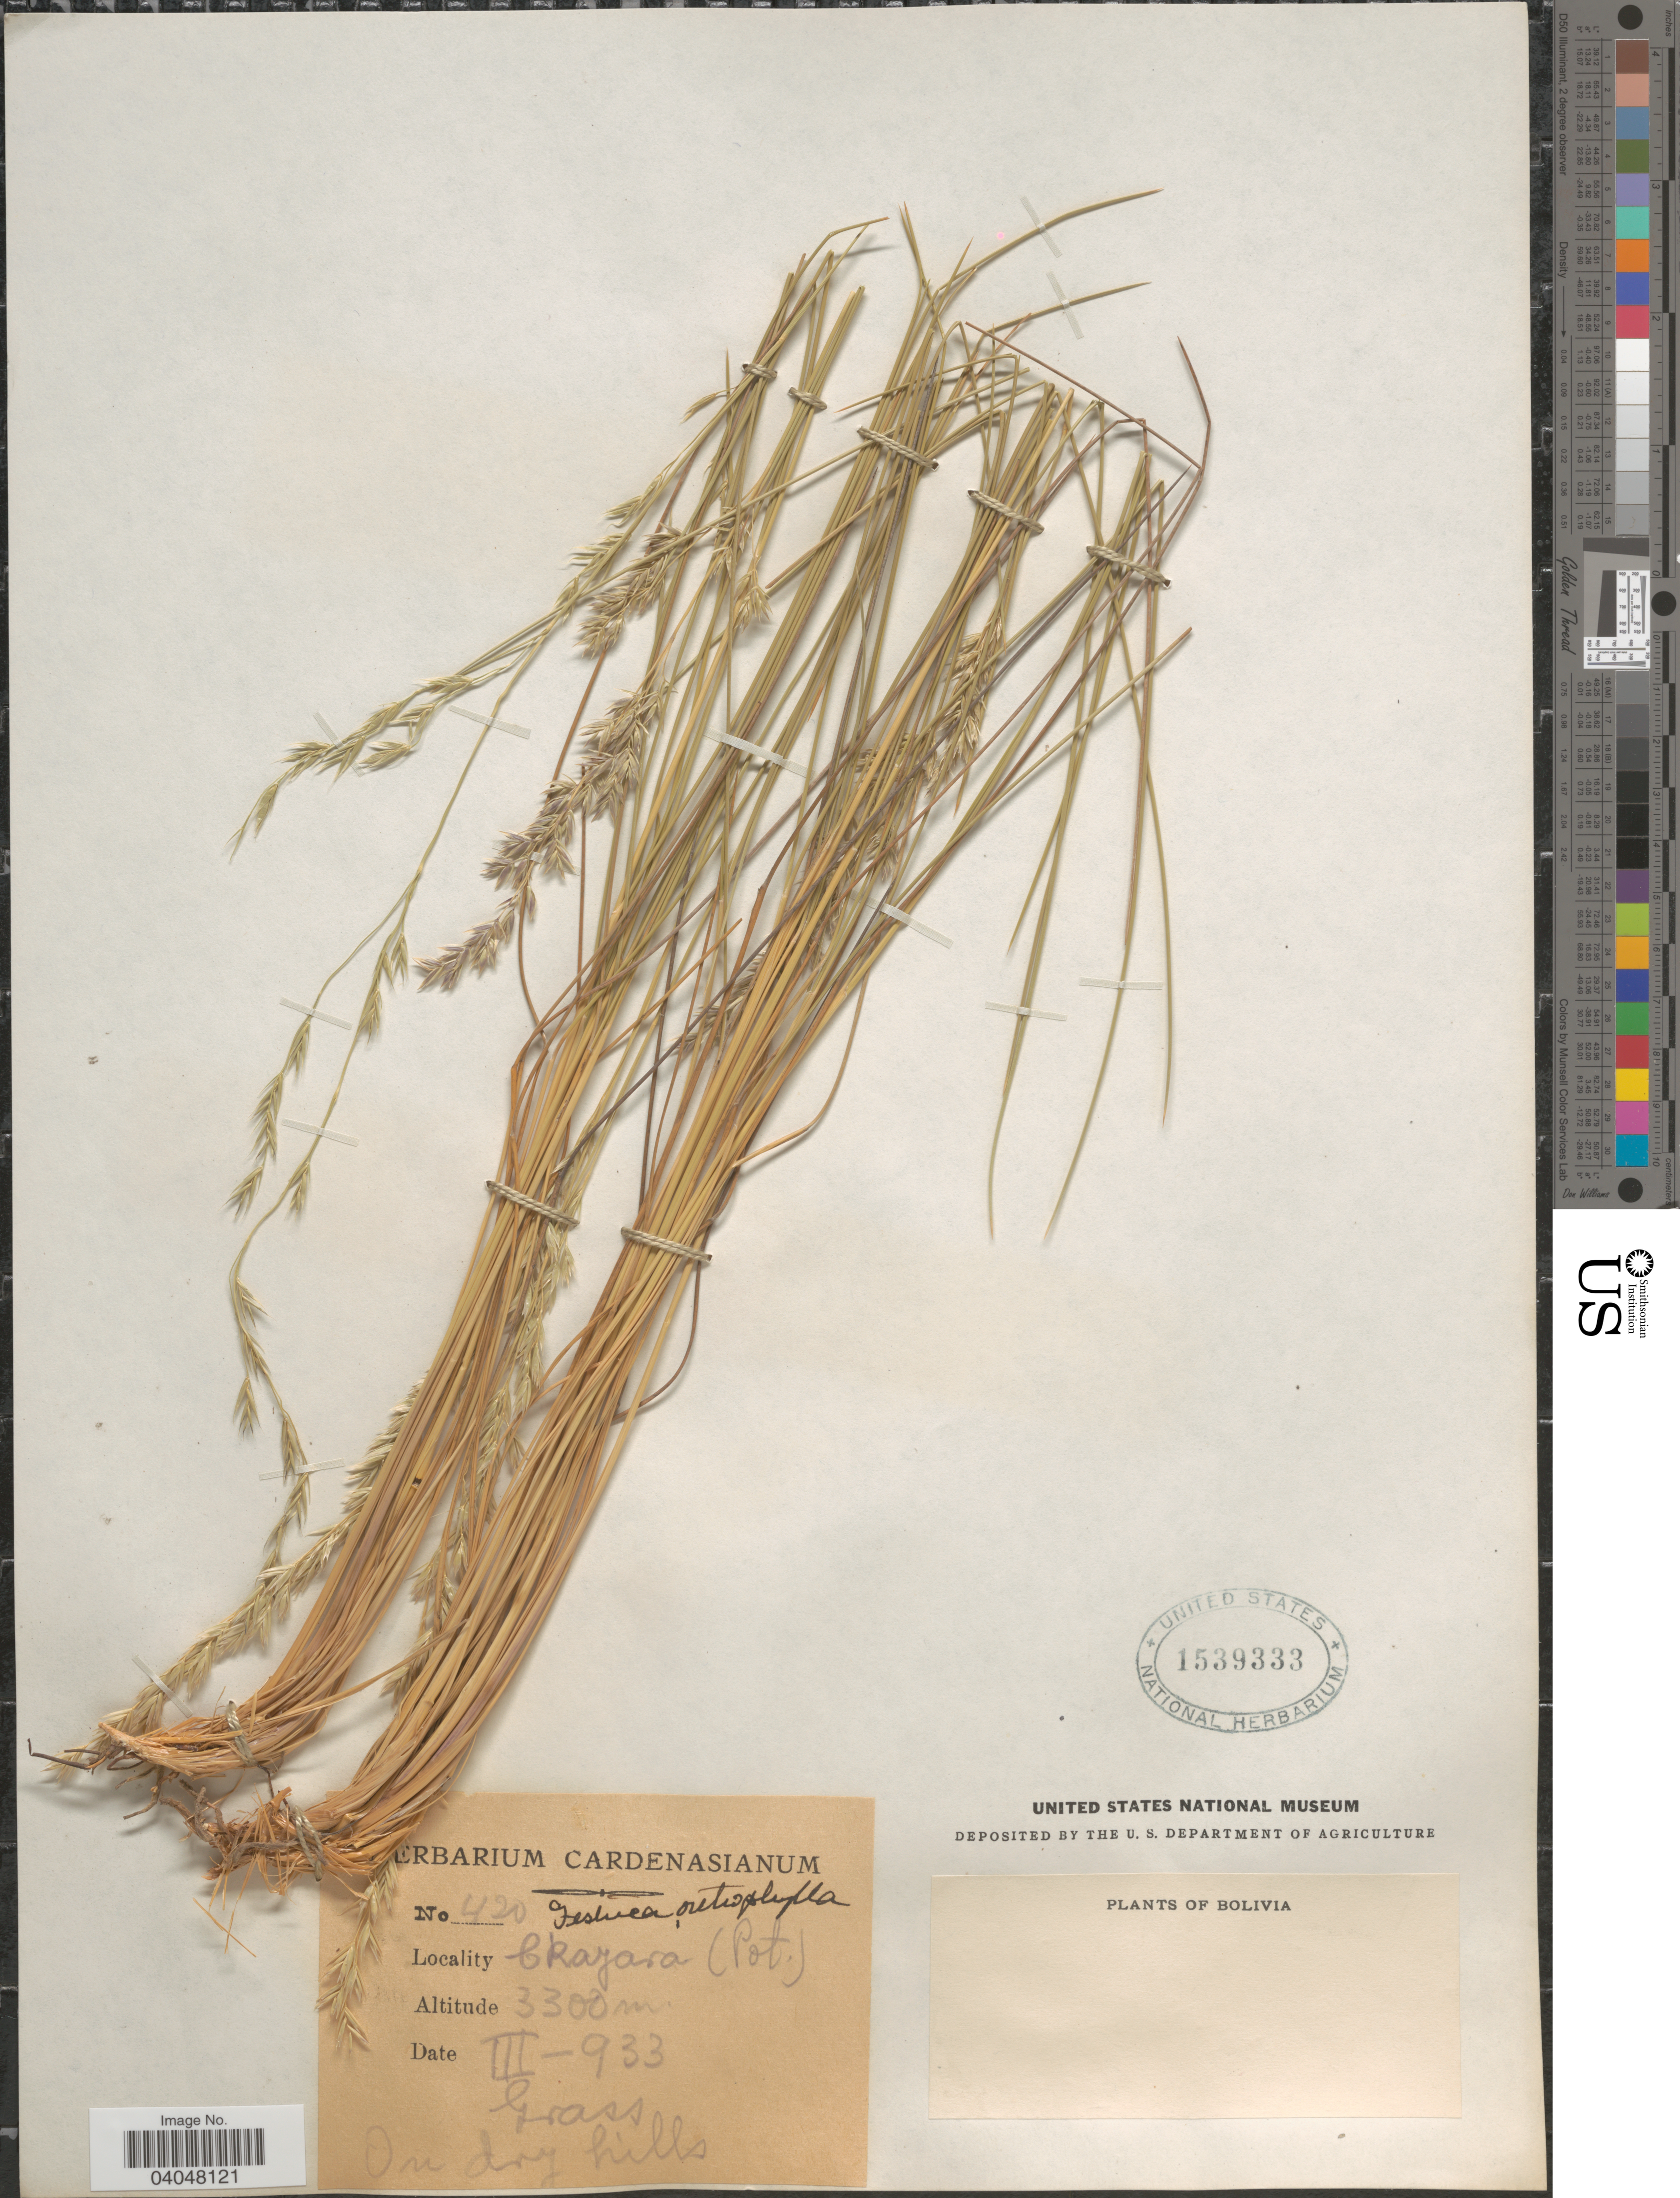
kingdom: Plantae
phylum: Tracheophyta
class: Liliopsida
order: Poales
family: Poaceae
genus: Festuca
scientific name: Festuca orthophylla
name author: Pilg.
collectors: ex herb. Cardenasianum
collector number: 420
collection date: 1933-03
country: Bolivia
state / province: Potosi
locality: Crayara.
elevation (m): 3300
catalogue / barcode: US 1539333